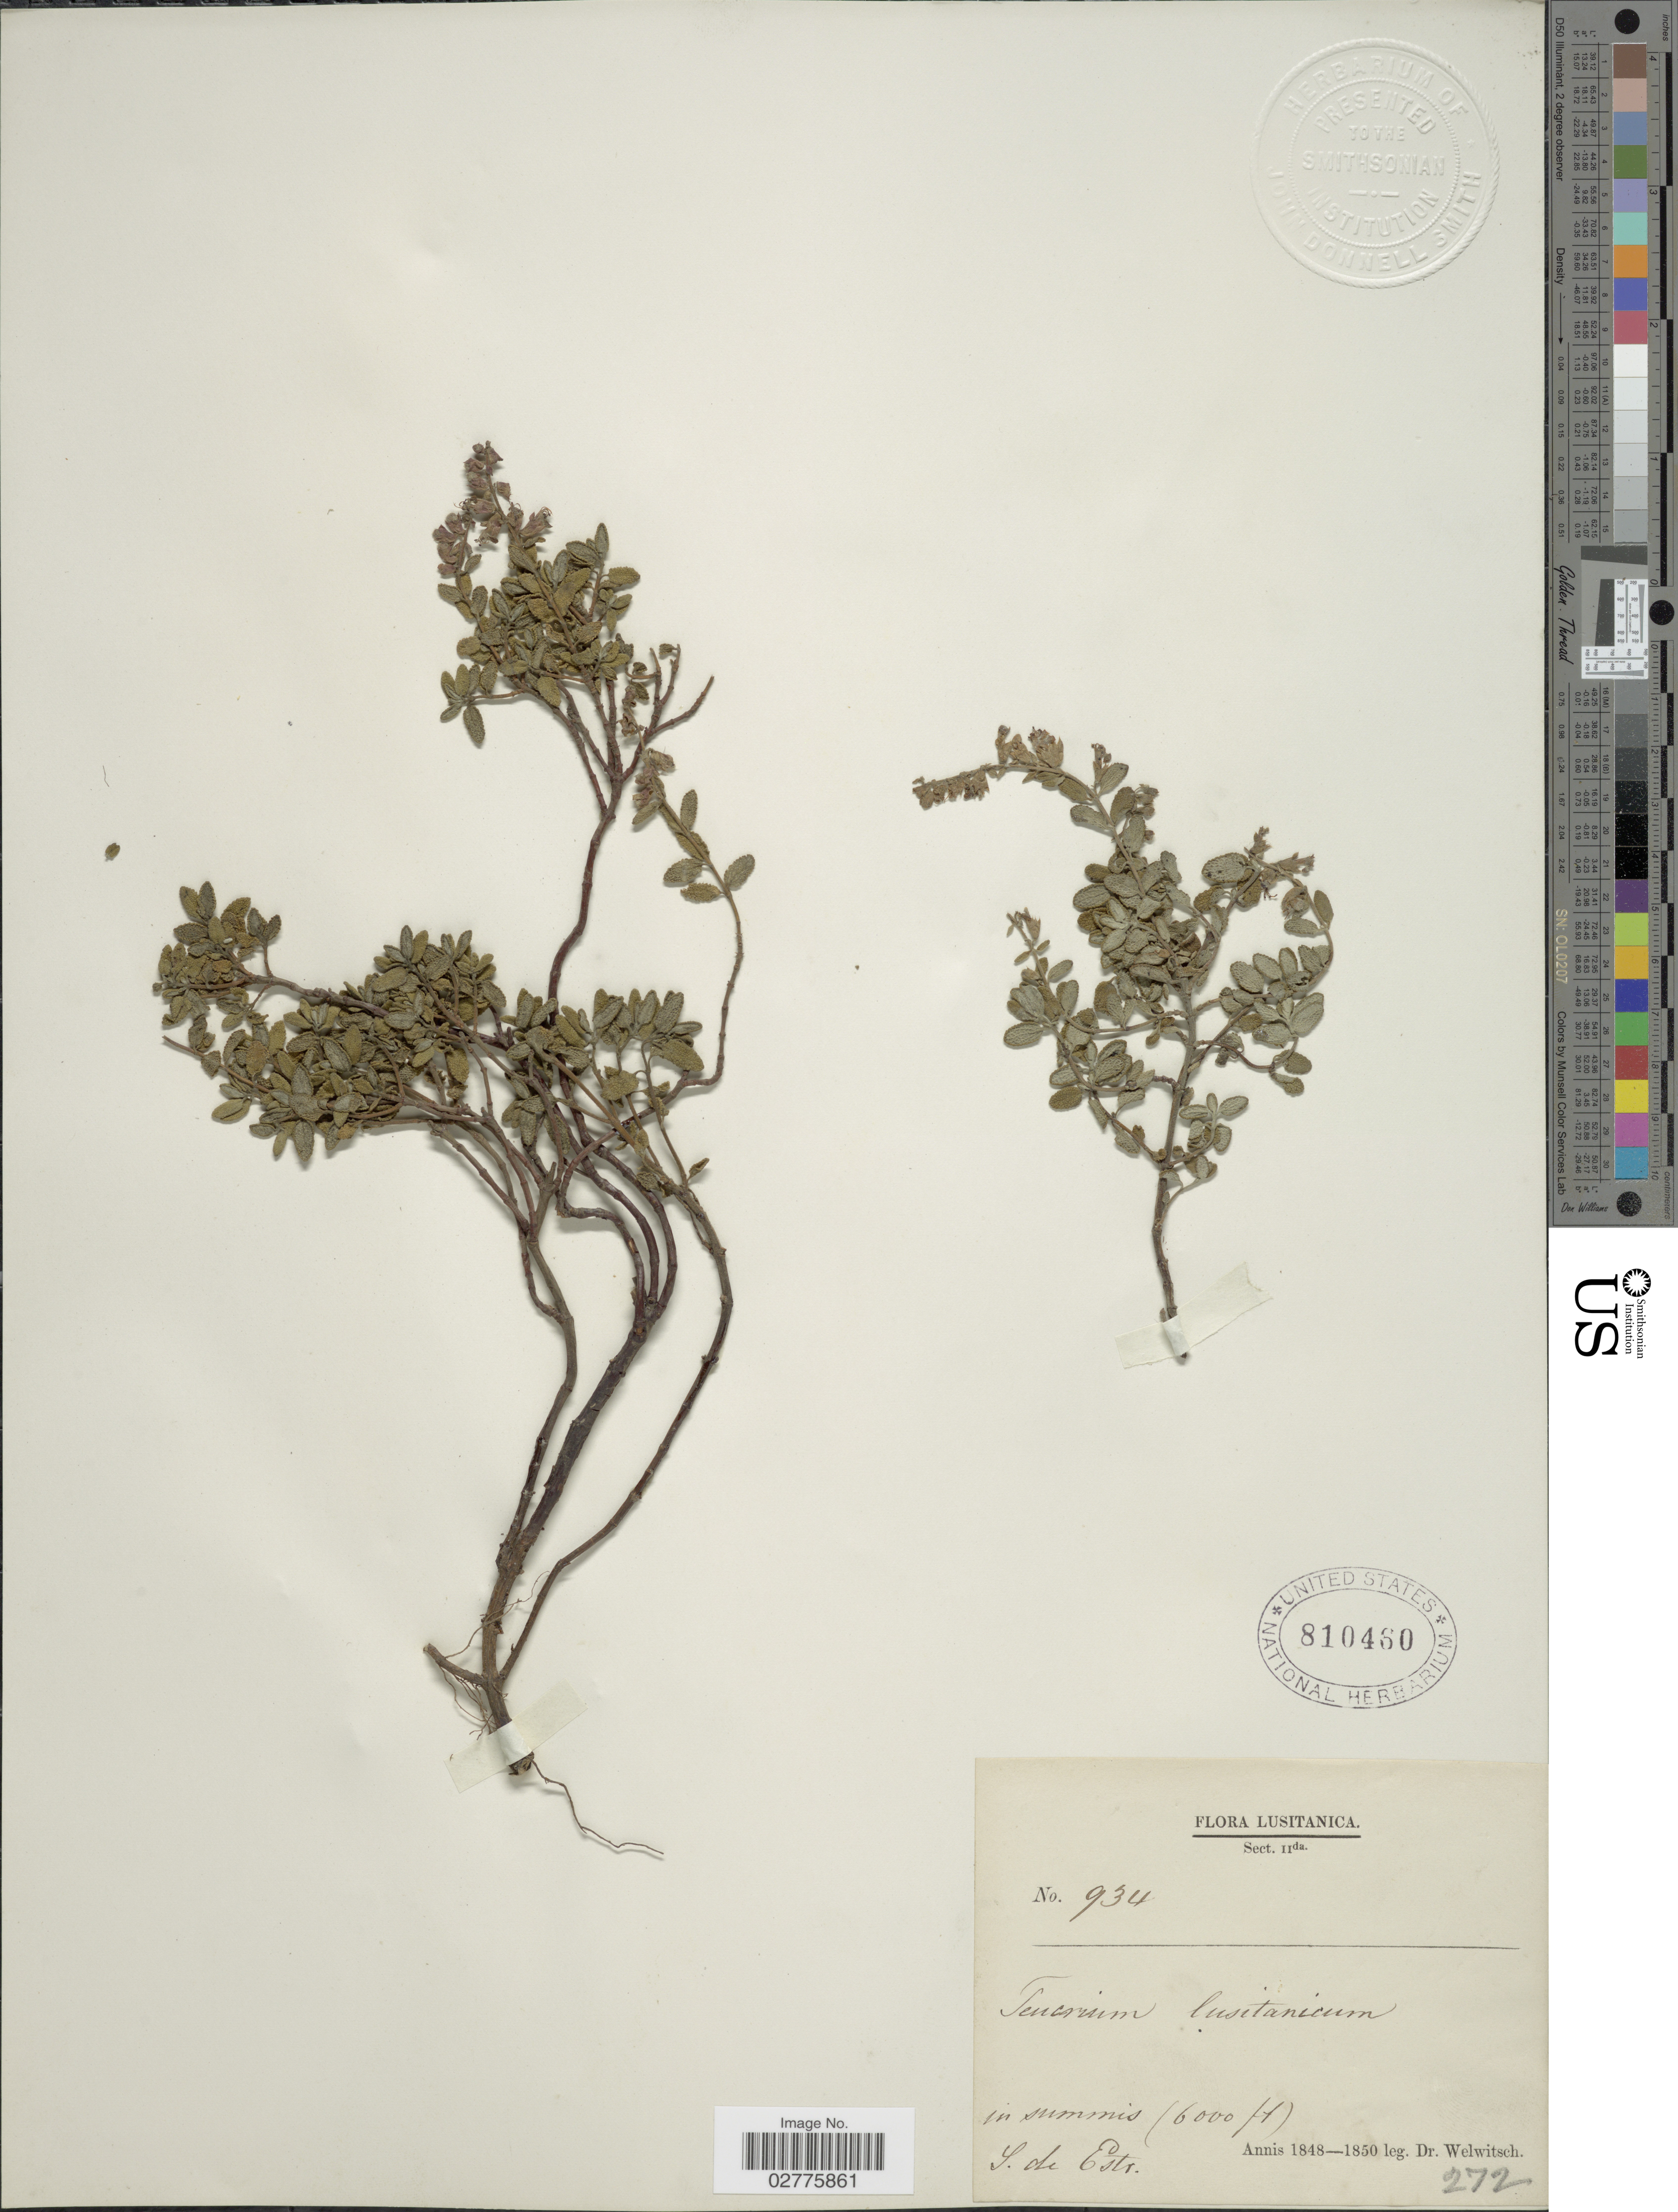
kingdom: Plantae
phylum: Tracheophyta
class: Magnoliopsida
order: Lamiales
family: Lamiaceae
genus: Teucrium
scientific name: Teucrium lusitanicum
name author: Schreb.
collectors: -. Welwitsch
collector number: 934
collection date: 1848/1850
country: Portugal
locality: Lusitanica in summis. S. de Estr.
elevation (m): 1829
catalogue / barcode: US 810460